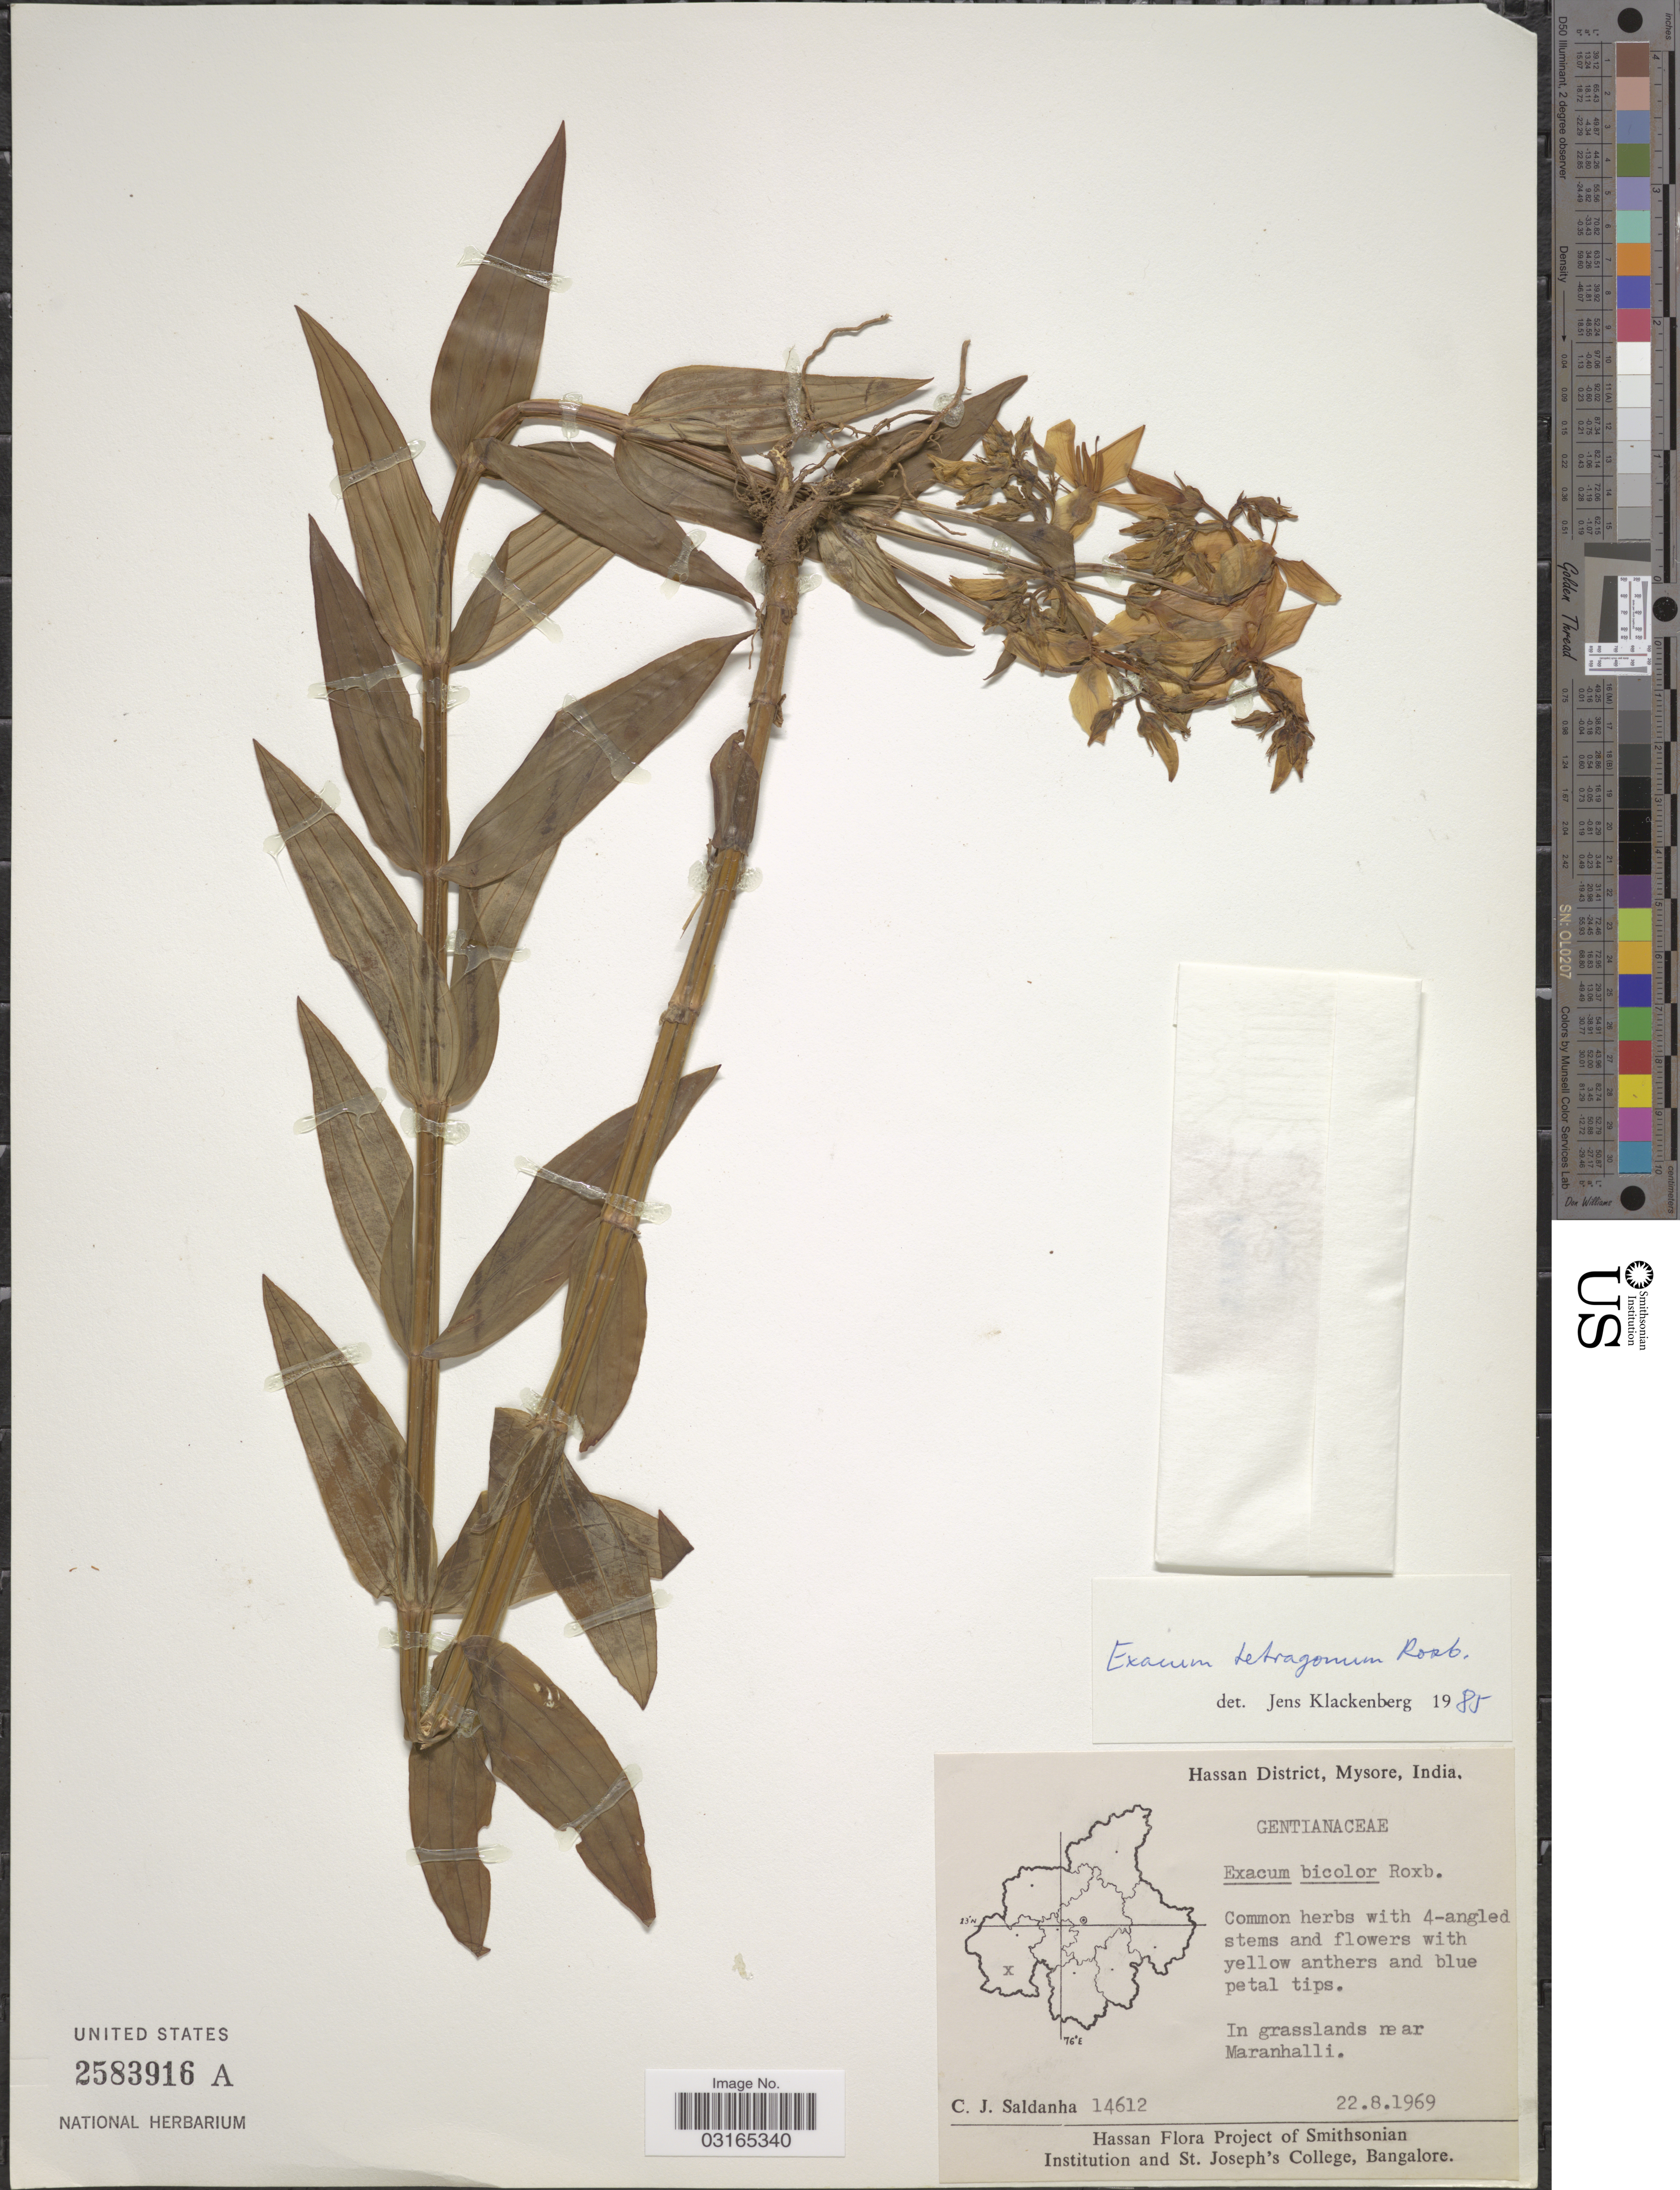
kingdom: Plantae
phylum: Tracheophyta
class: Magnoliopsida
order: Gentianales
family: Gentianaceae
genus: Exacum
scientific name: Exacum tetragonum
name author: Roxb.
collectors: C. J. Saldanha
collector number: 14612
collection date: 1969-08-22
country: India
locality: Hassan District, Mysore. In grasslands near Maranhalli.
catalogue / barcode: US 2583916A